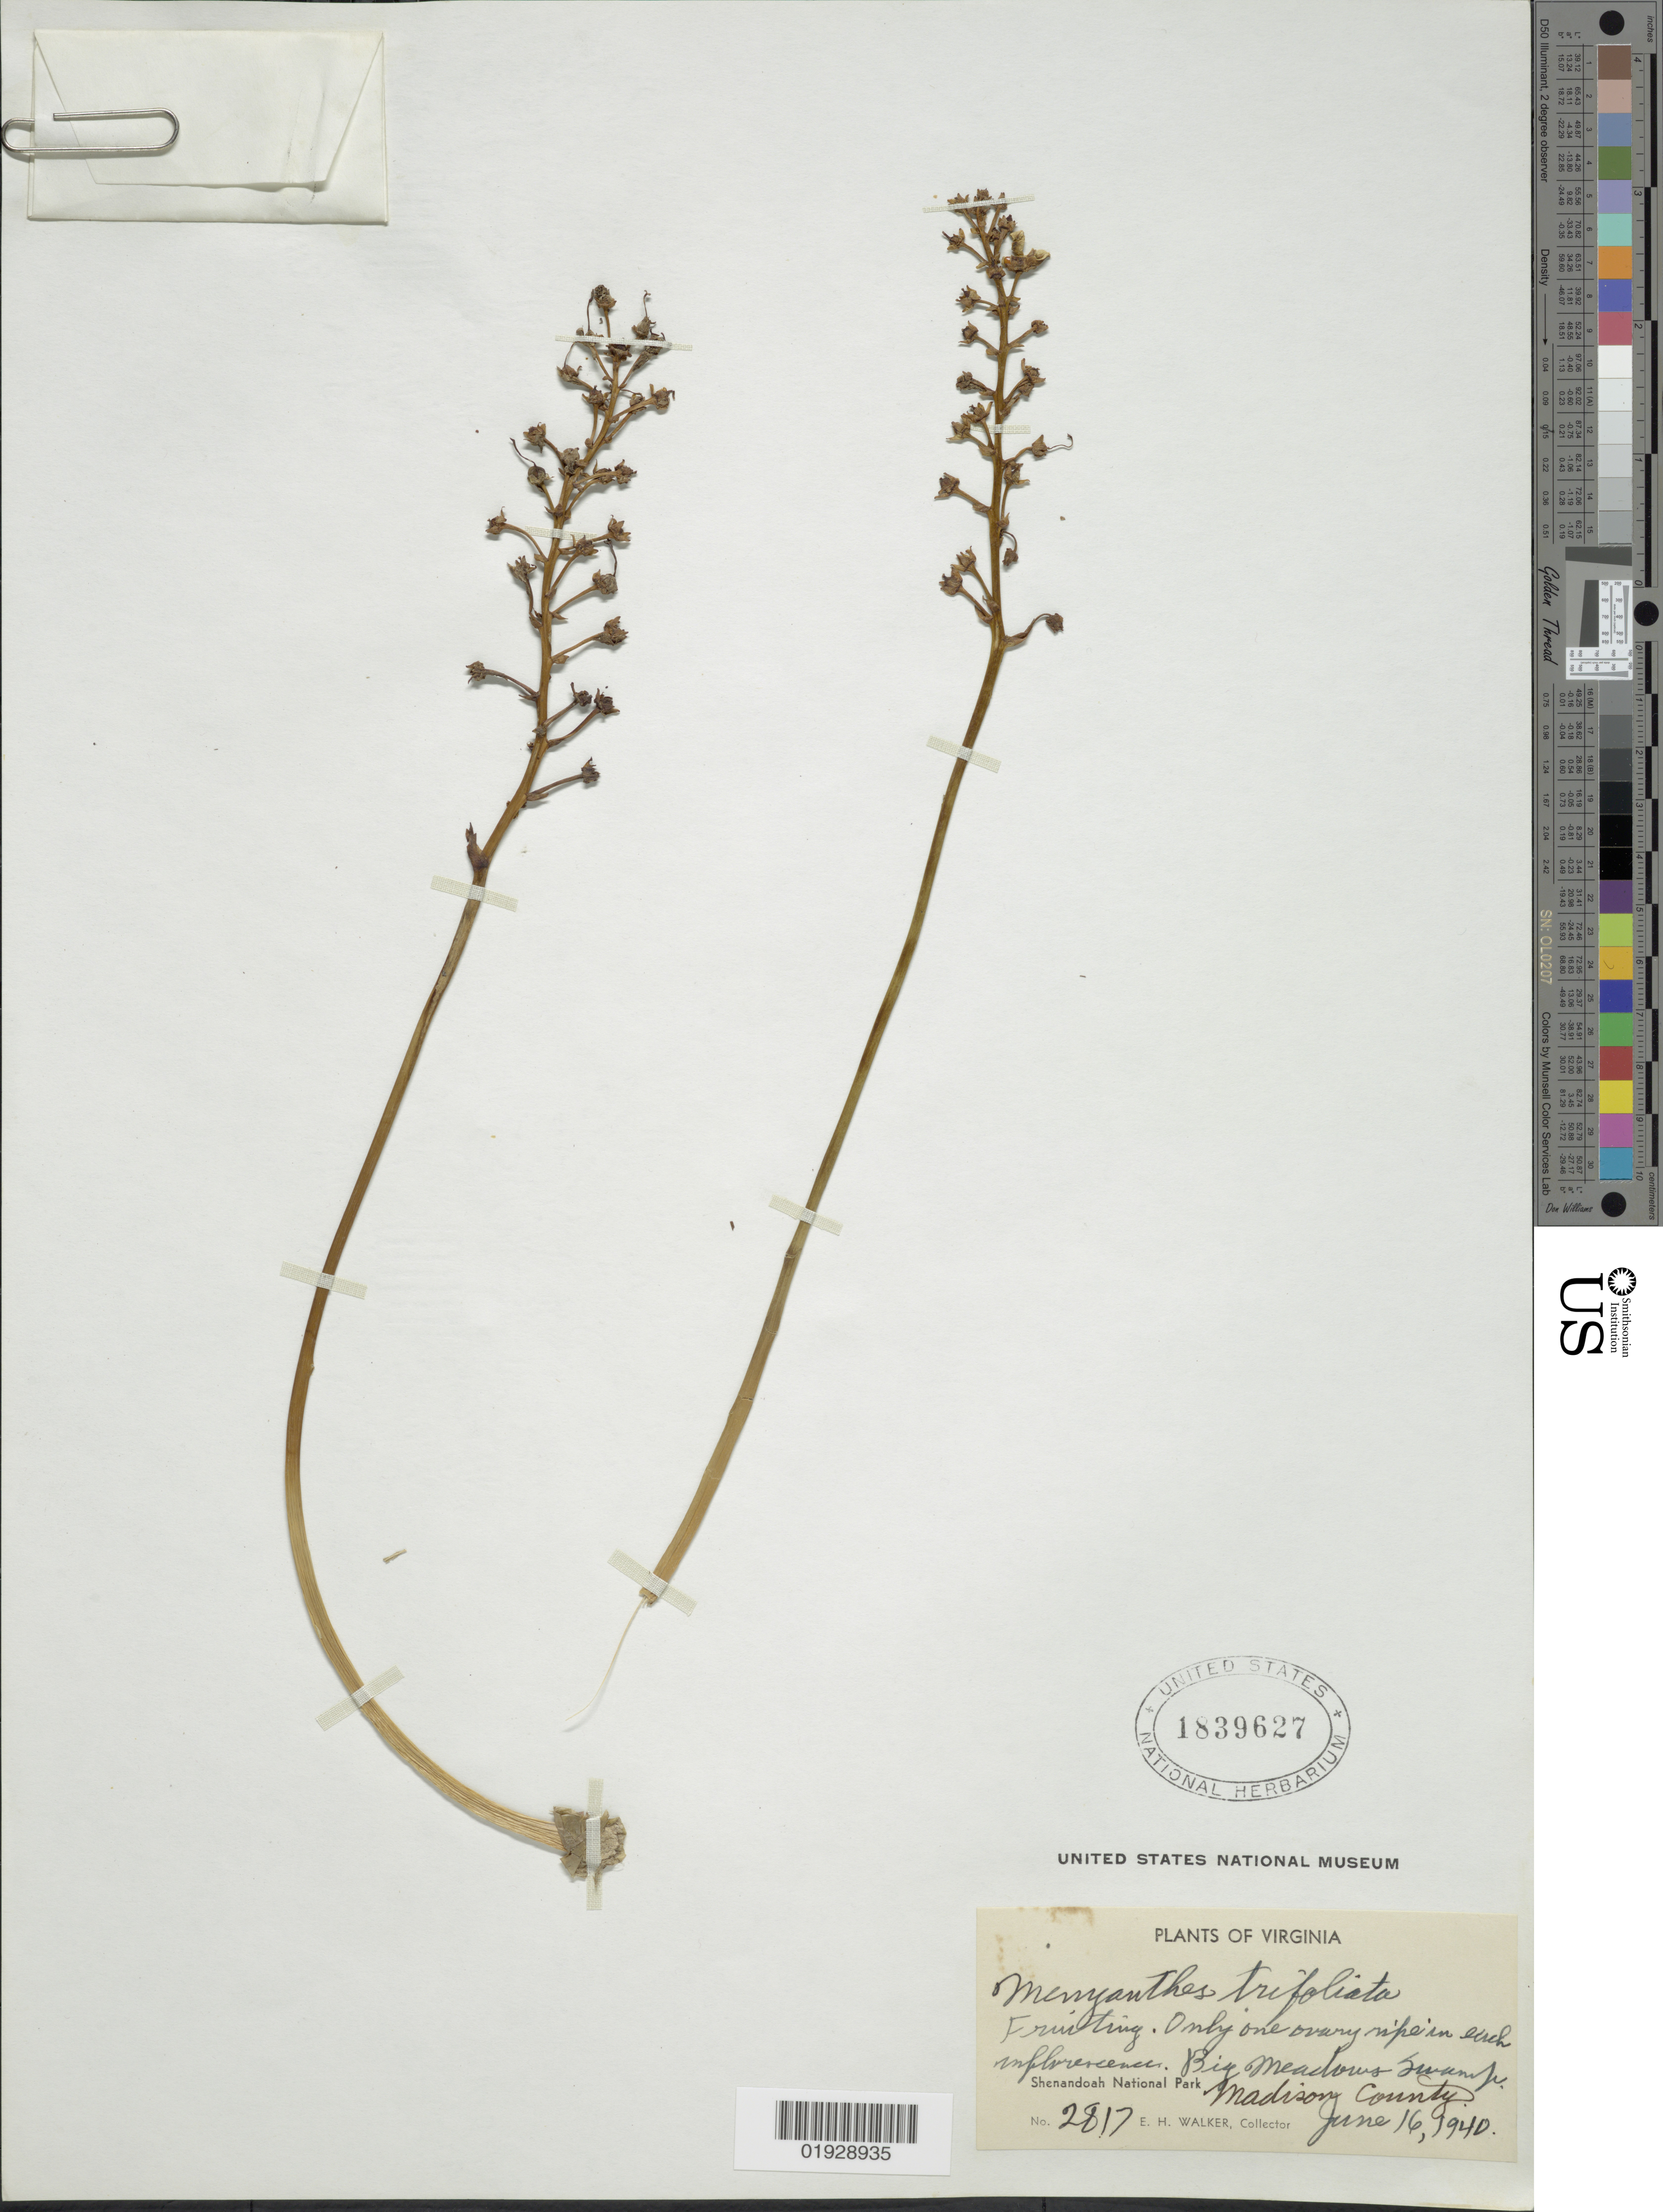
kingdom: Plantae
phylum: Tracheophyta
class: Magnoliopsida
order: Asterales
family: Menyanthaceae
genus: Menyanthes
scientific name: Menyanthes trifoliata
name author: L.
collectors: E. H. Walker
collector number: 2817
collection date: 1940-06-16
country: United States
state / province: Virginia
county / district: Madison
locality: Big Meadows Swamp, Shenandoah National Park, Madison County.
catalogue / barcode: US 1839627